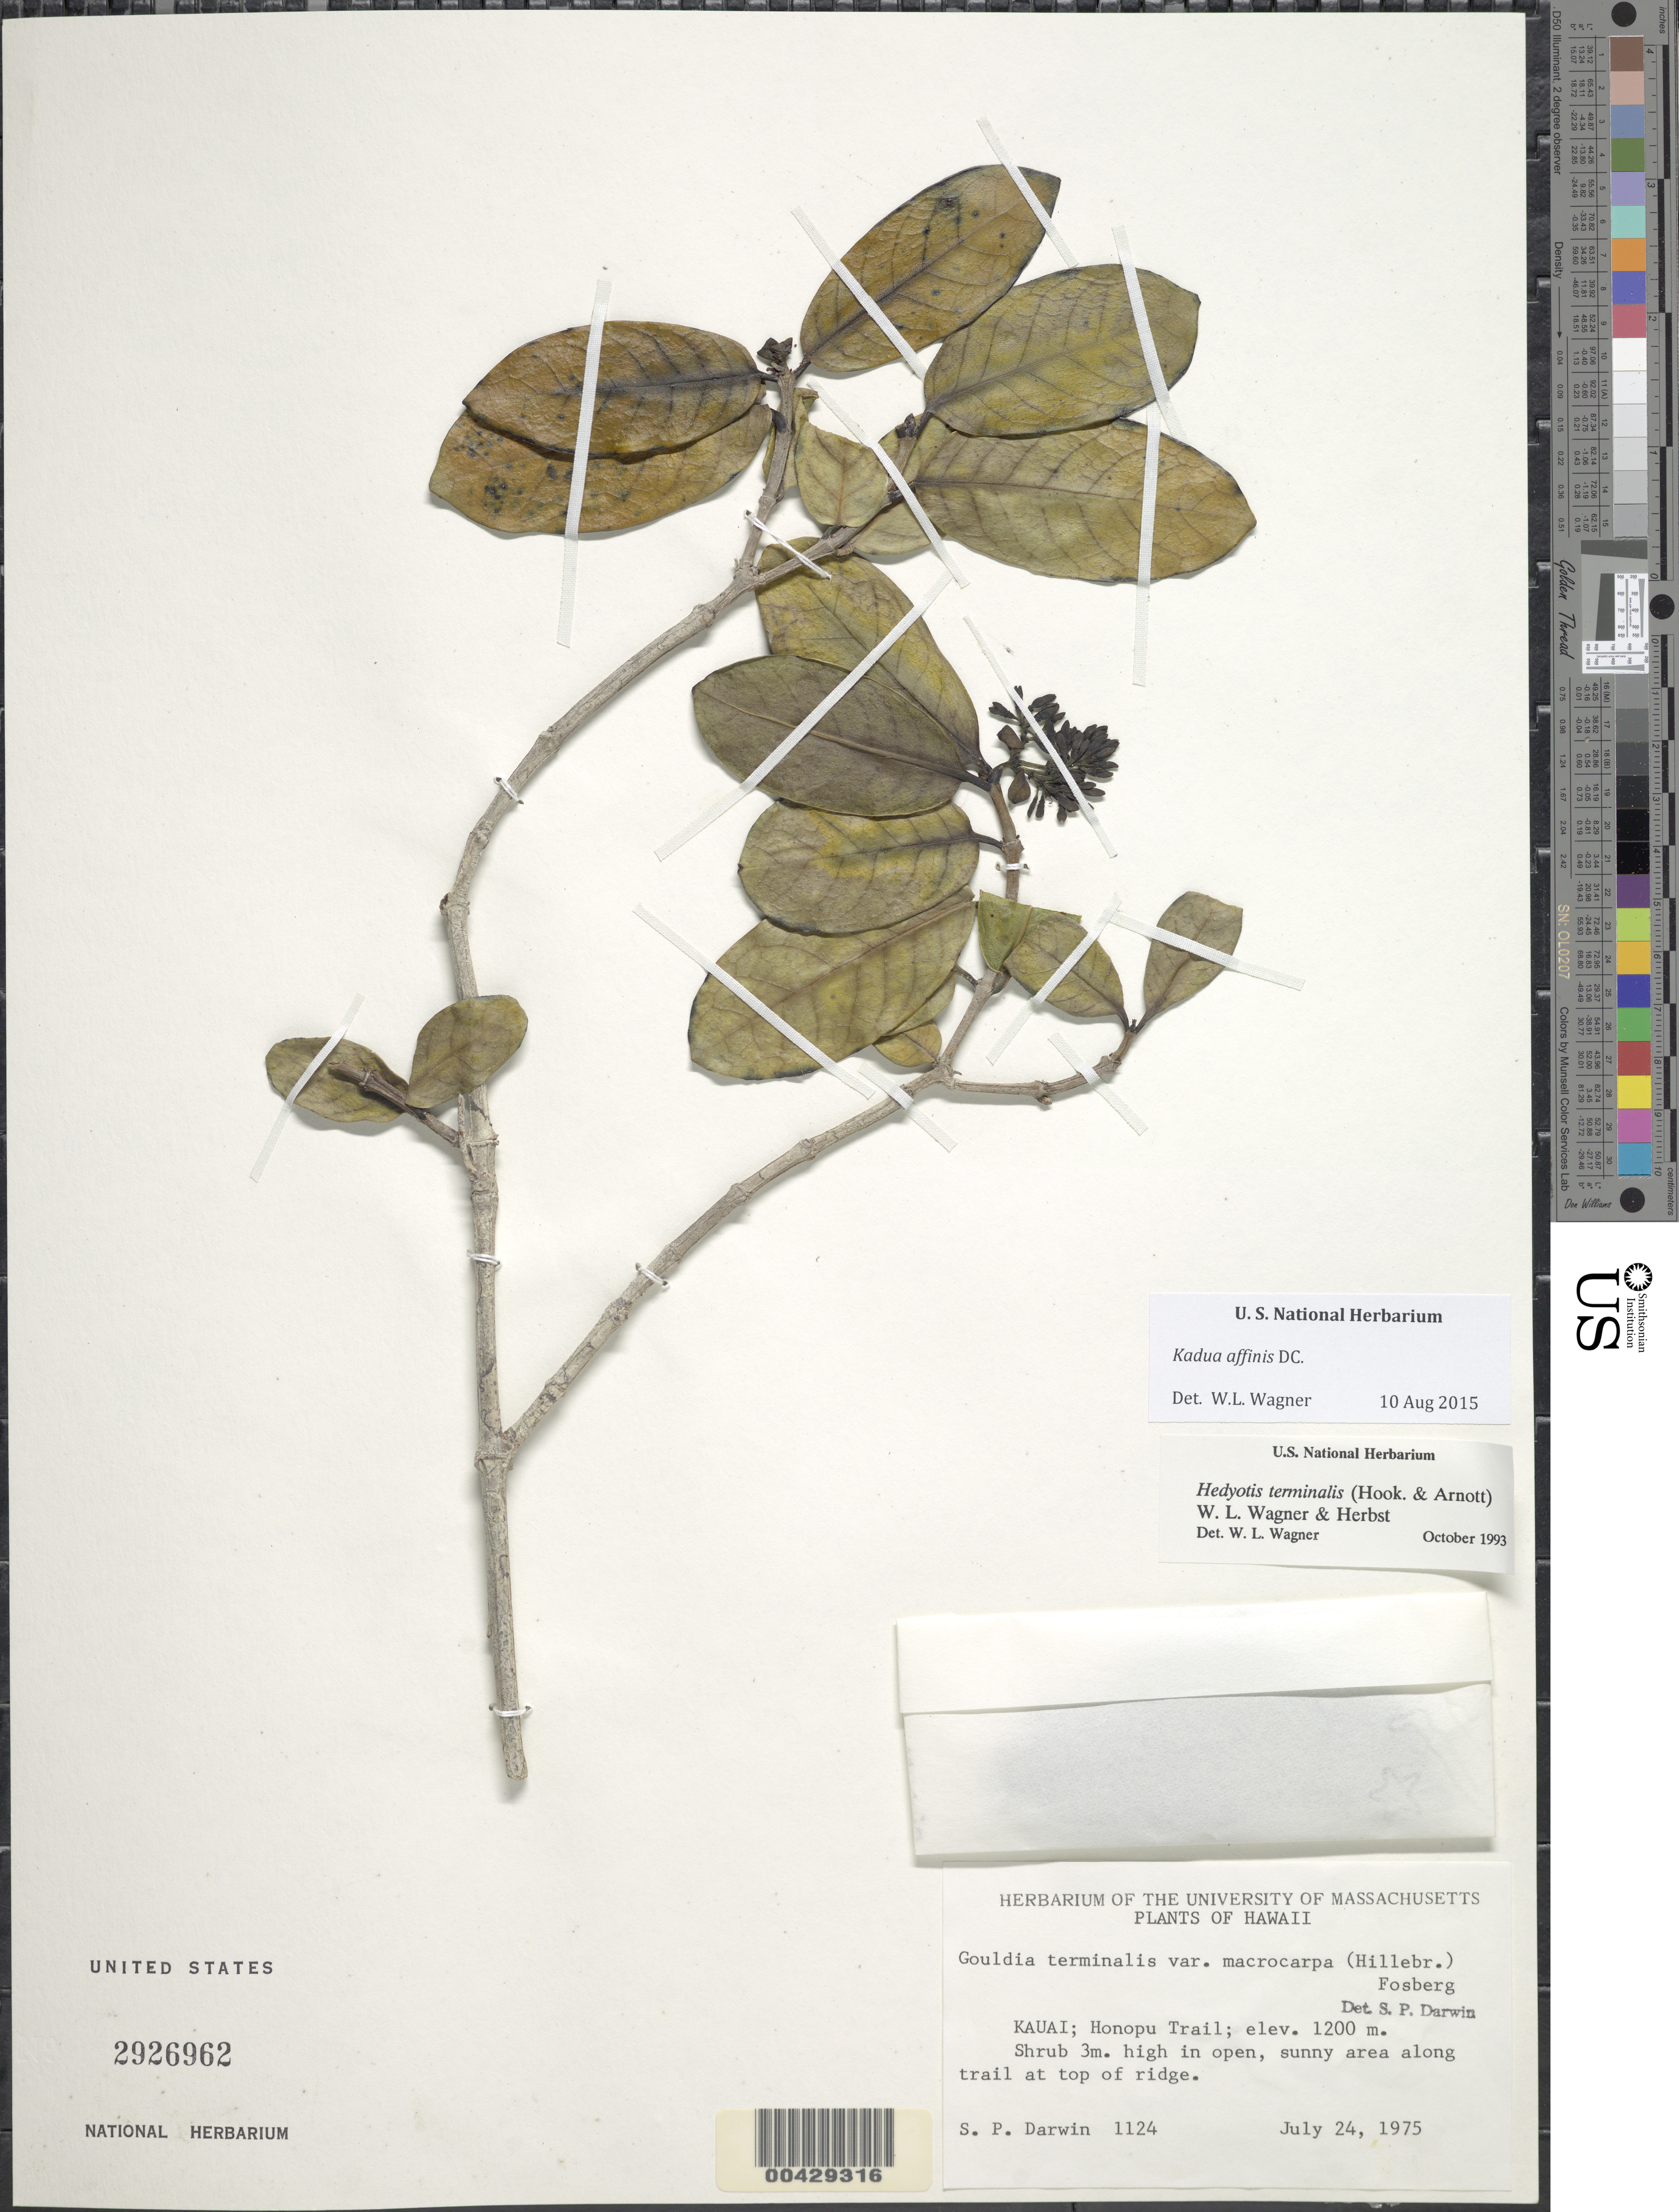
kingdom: Plantae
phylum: Tracheophyta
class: Magnoliopsida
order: Gentianales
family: Rubiaceae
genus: Kadua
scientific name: Kadua affinis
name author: DC.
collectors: S. P. Darwin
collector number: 1124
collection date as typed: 24 Jul 1975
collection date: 1975-07-24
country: United States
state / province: Hawaii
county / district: Kauai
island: Kaua'i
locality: Honopu Trail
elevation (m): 1200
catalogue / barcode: US 2926962